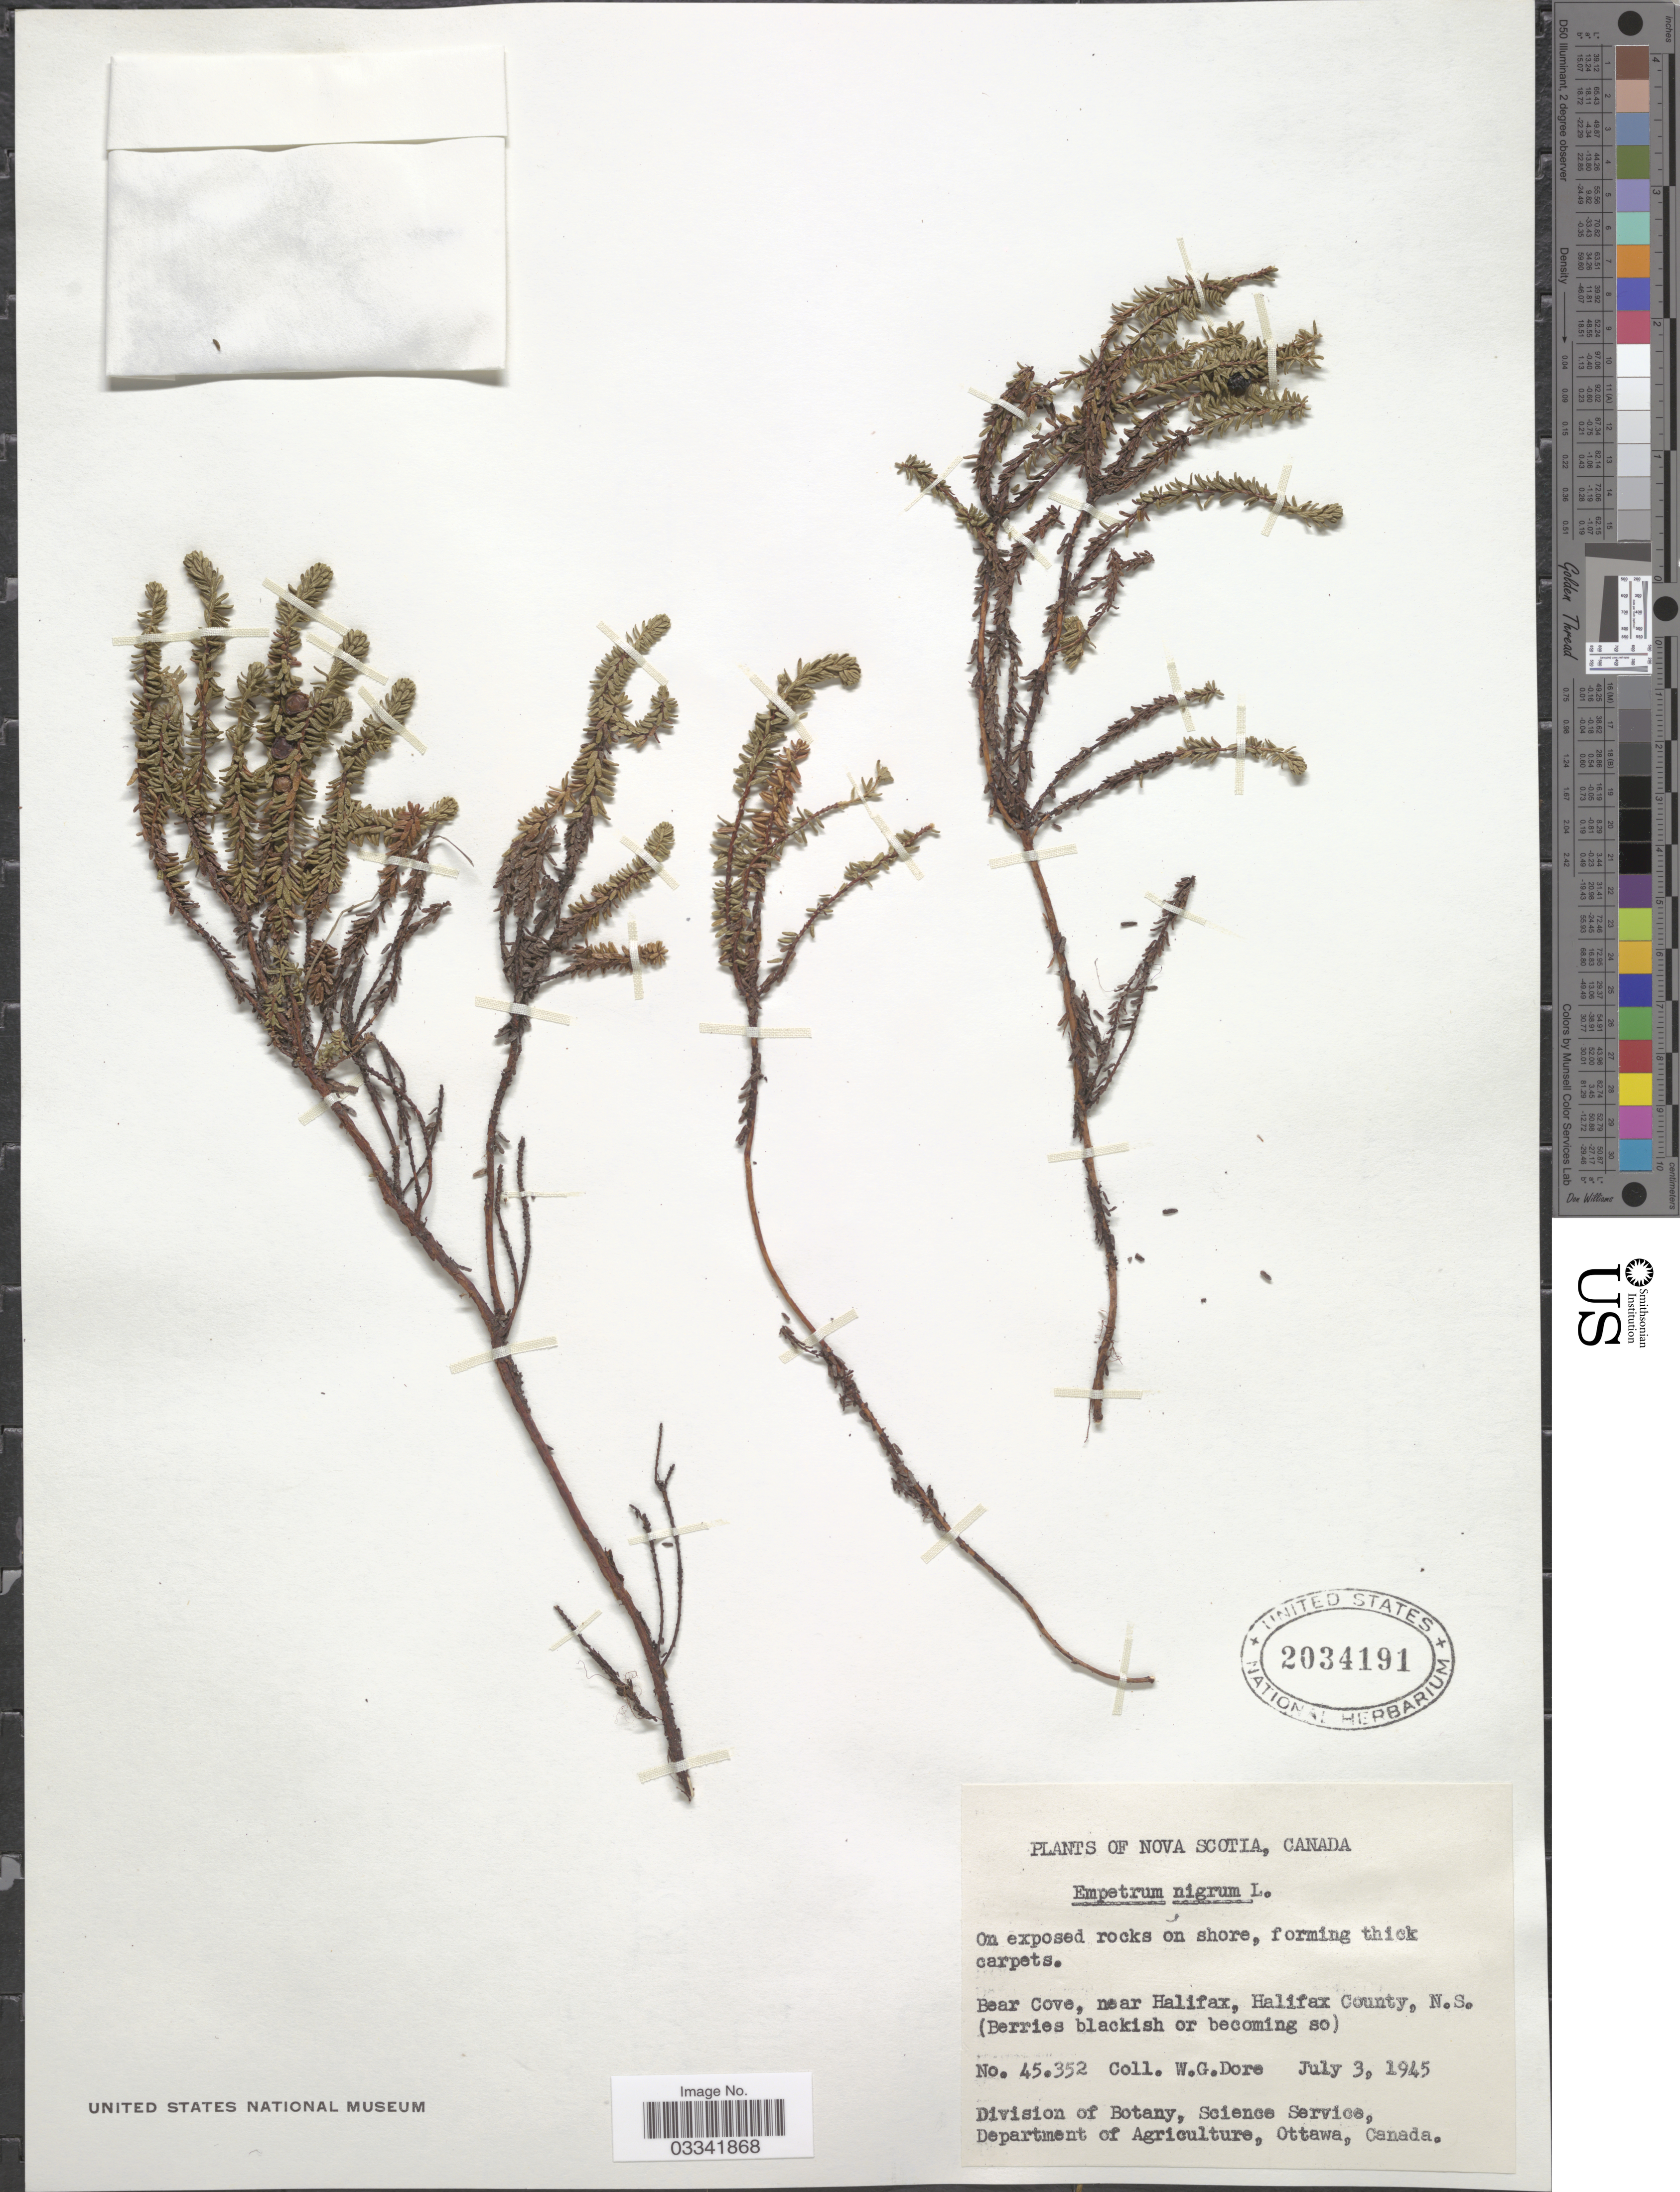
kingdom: Plantae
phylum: Tracheophyta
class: Magnoliopsida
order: Ericales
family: Ericaceae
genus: Empetrum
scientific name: Empetrum nigrum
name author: L.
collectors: W. Dore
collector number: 45352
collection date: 1945-07-03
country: Canada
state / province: Nova Scotia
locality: Bear Cove, near Halifax, Halifax County, N.S. (Berries blackish or becoming so).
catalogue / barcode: US 2034191